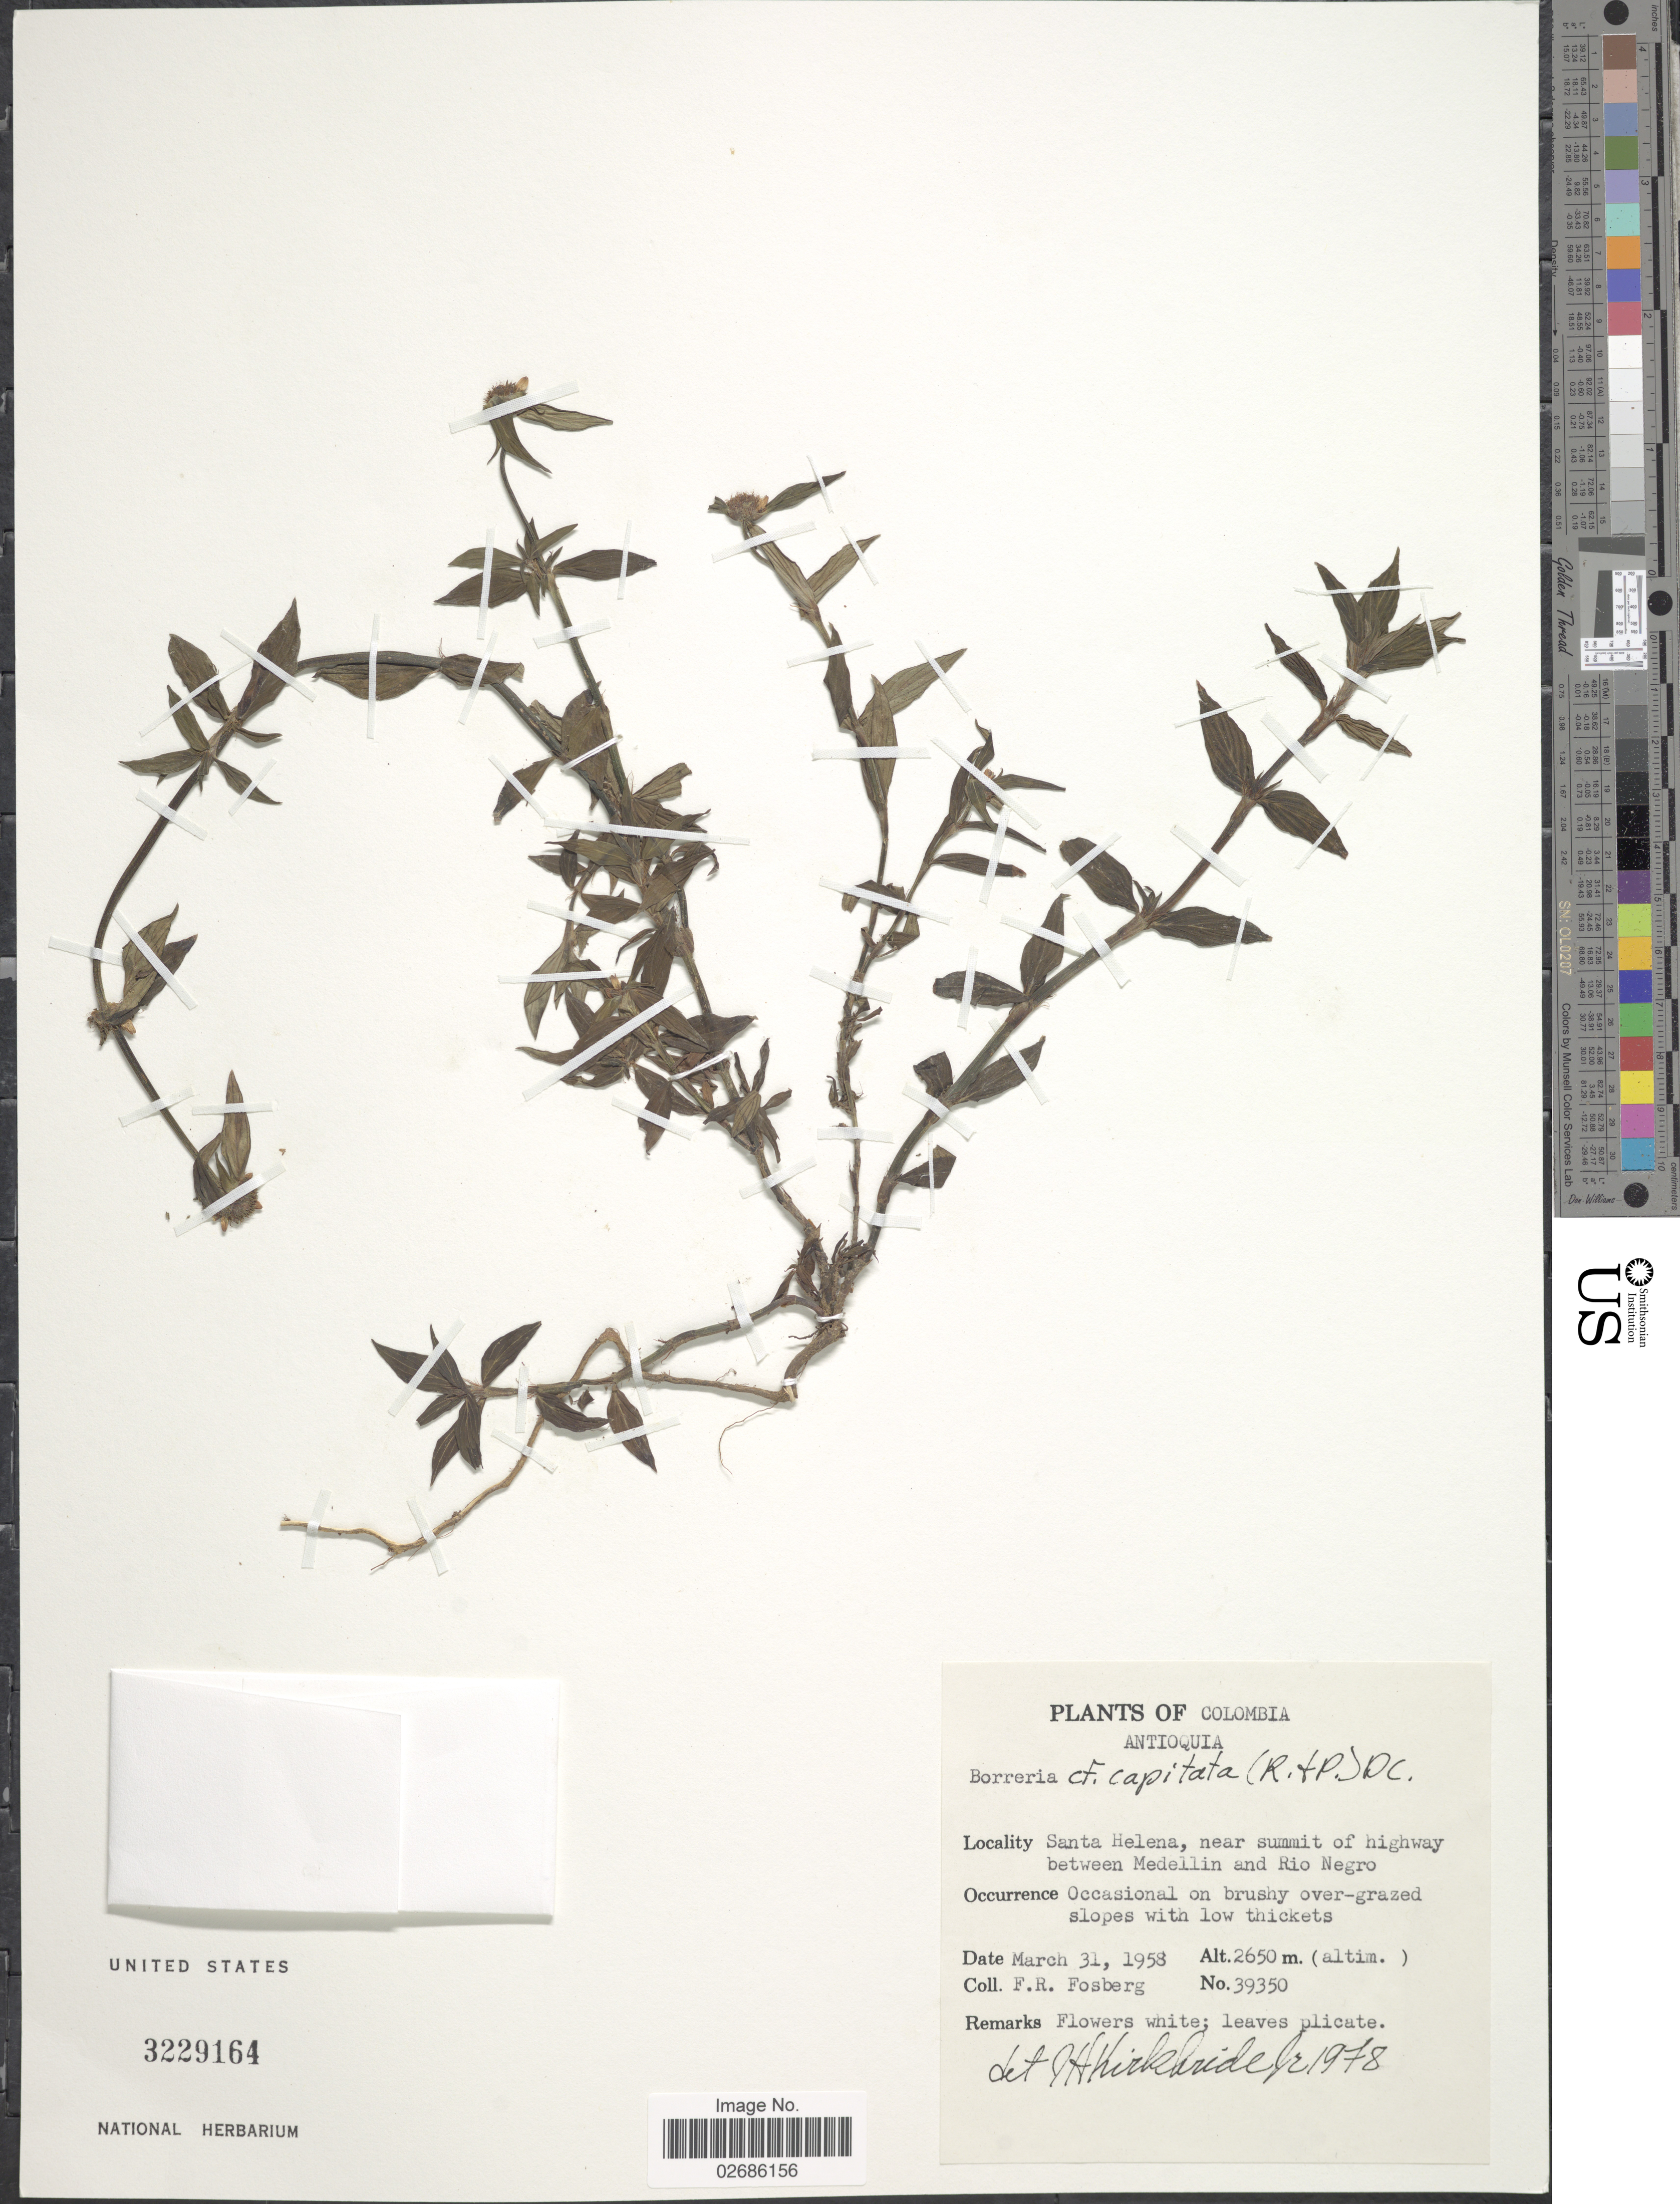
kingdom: Plantae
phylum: Tracheophyta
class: Magnoliopsida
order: Gentianales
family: Rubiaceae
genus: Borreria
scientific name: Borreria capitata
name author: (Ruiz & Pav.) DC.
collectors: F. R. Fosberg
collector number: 39350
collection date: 1958-03-31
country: Colombia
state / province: Antioquia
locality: Santa Helena, near summit of highway between Medellin and Rio Negro.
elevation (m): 2650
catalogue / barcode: US 3229164